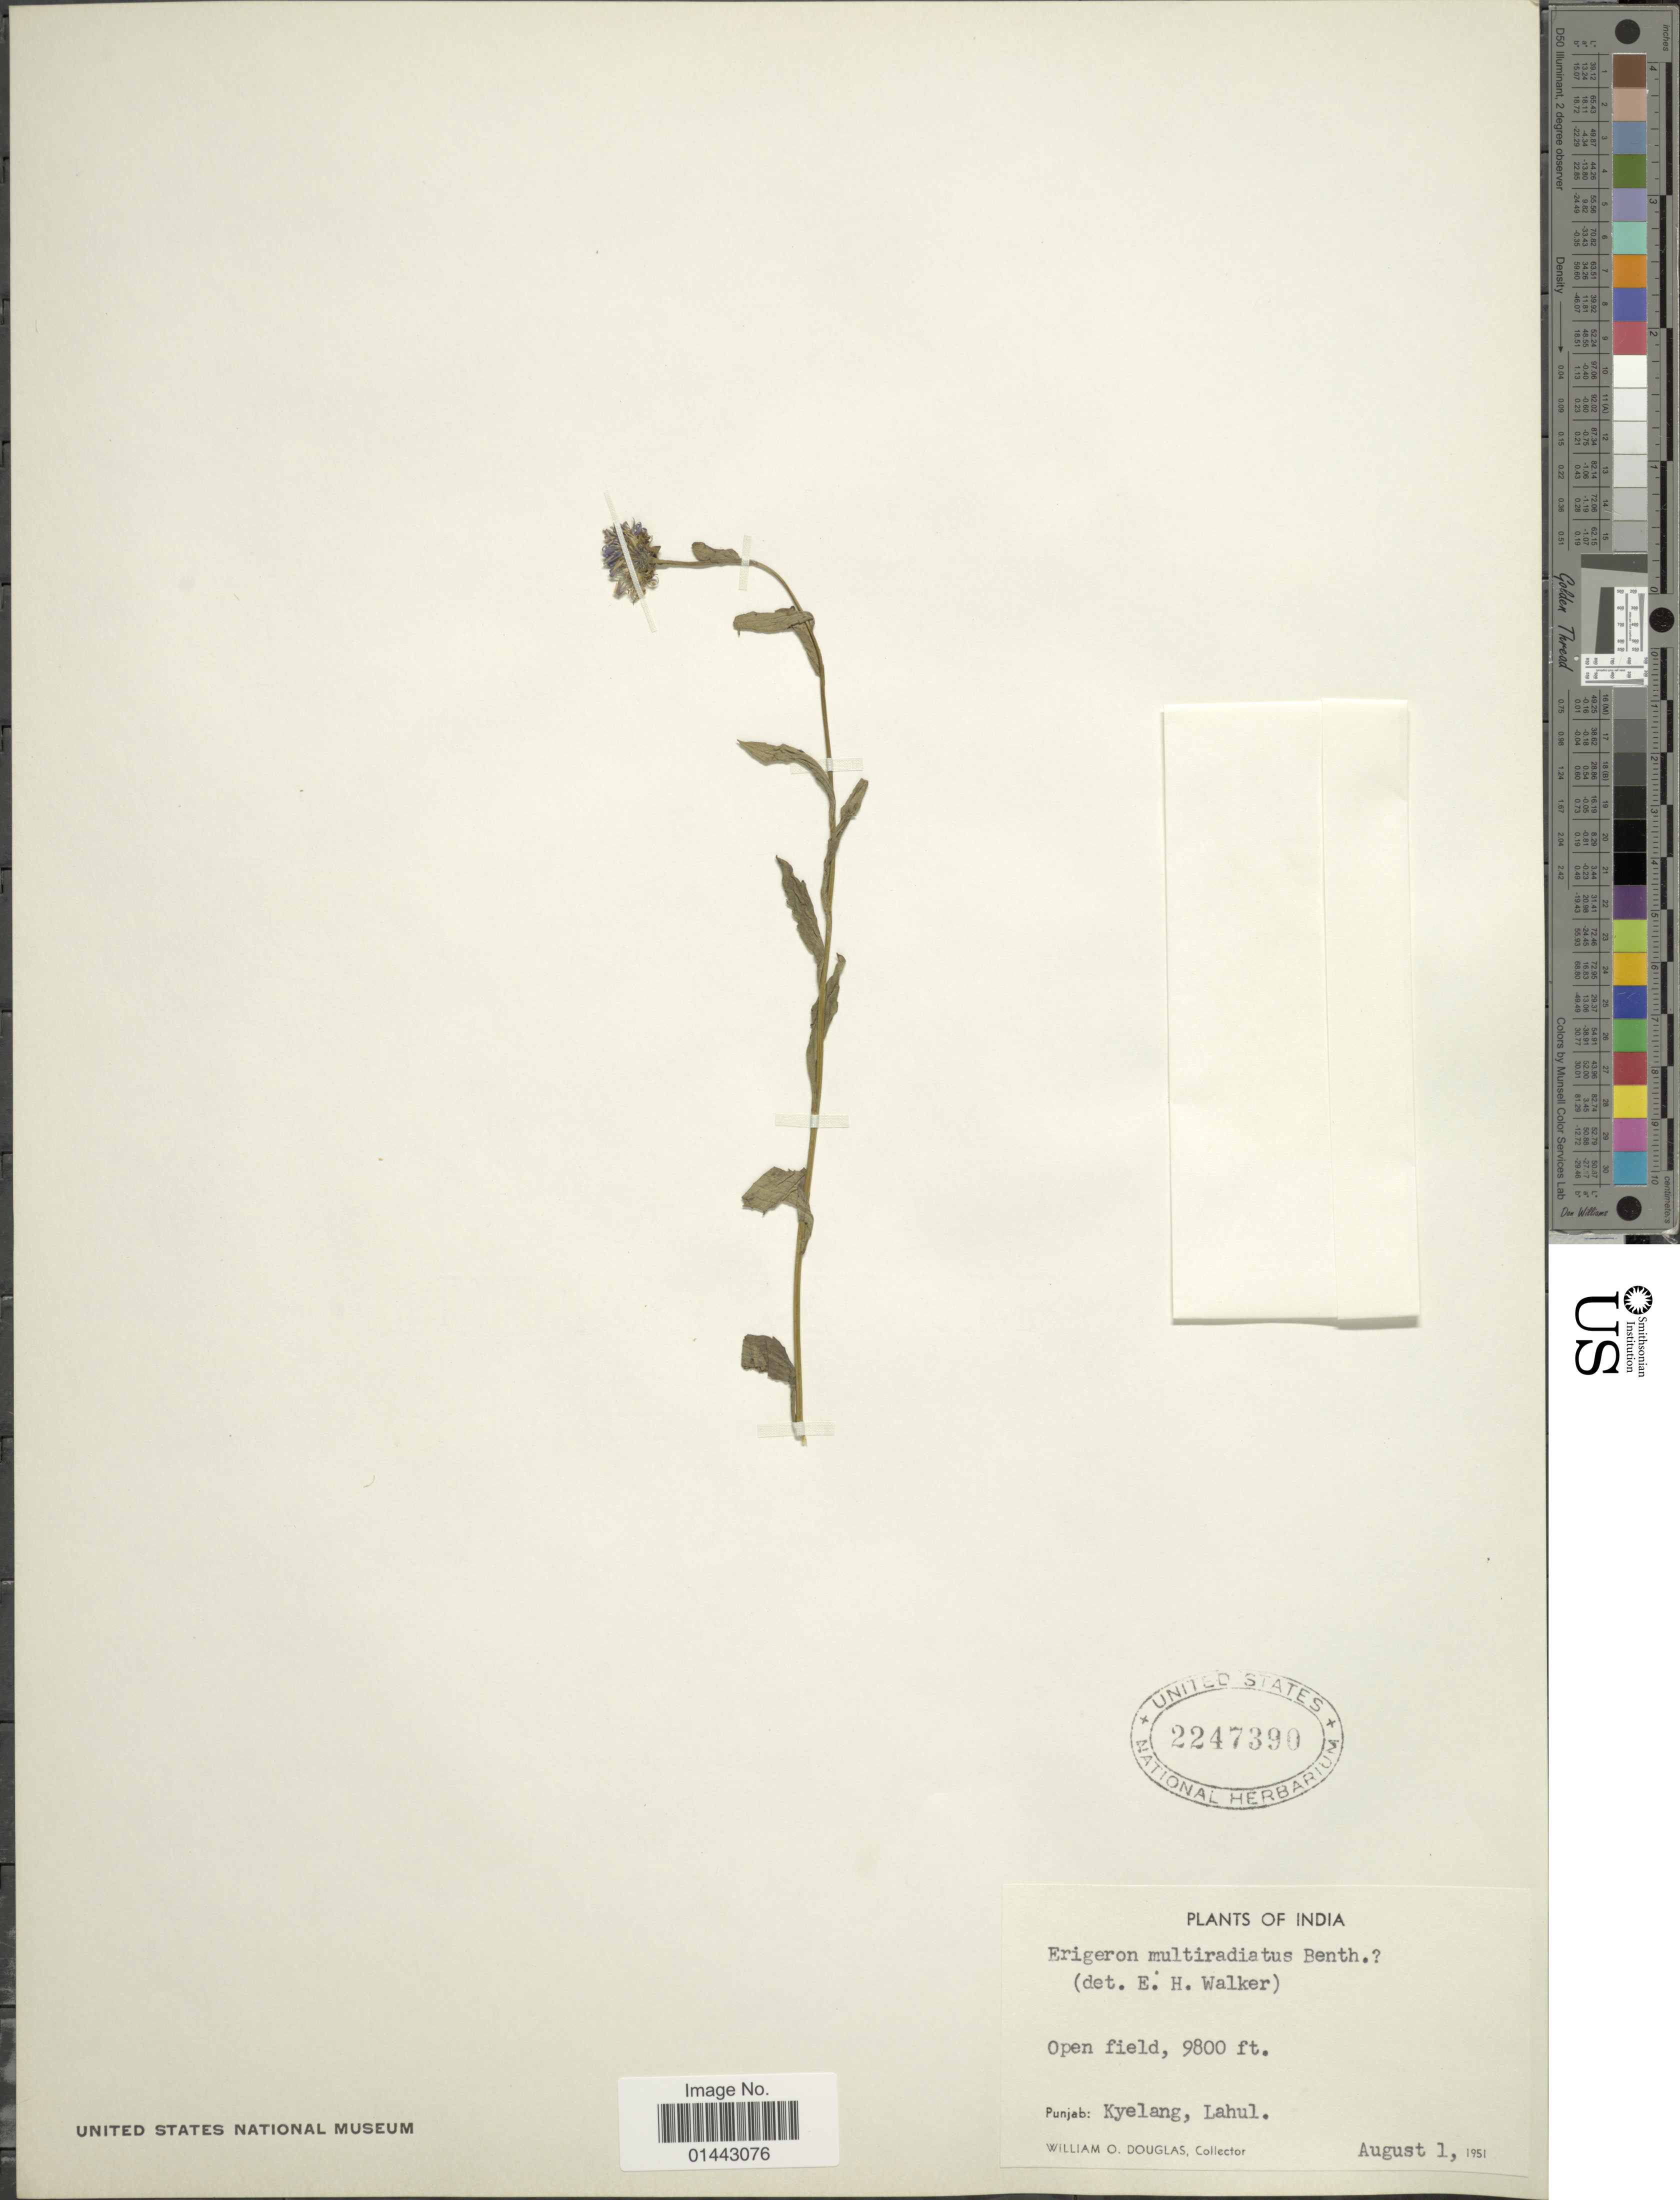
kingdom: Plantae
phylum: Tracheophyta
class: Magnoliopsida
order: Asterales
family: Asteraceae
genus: Erigeron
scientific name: Erigeron multiradiatus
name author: (Lindl. ex DC.) Benth. ex C.B. Clarke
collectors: W. Douglas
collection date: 1951-08-01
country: India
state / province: Punjab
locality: Open field, Kyelang, Lahul.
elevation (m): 2987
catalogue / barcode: US 2247390